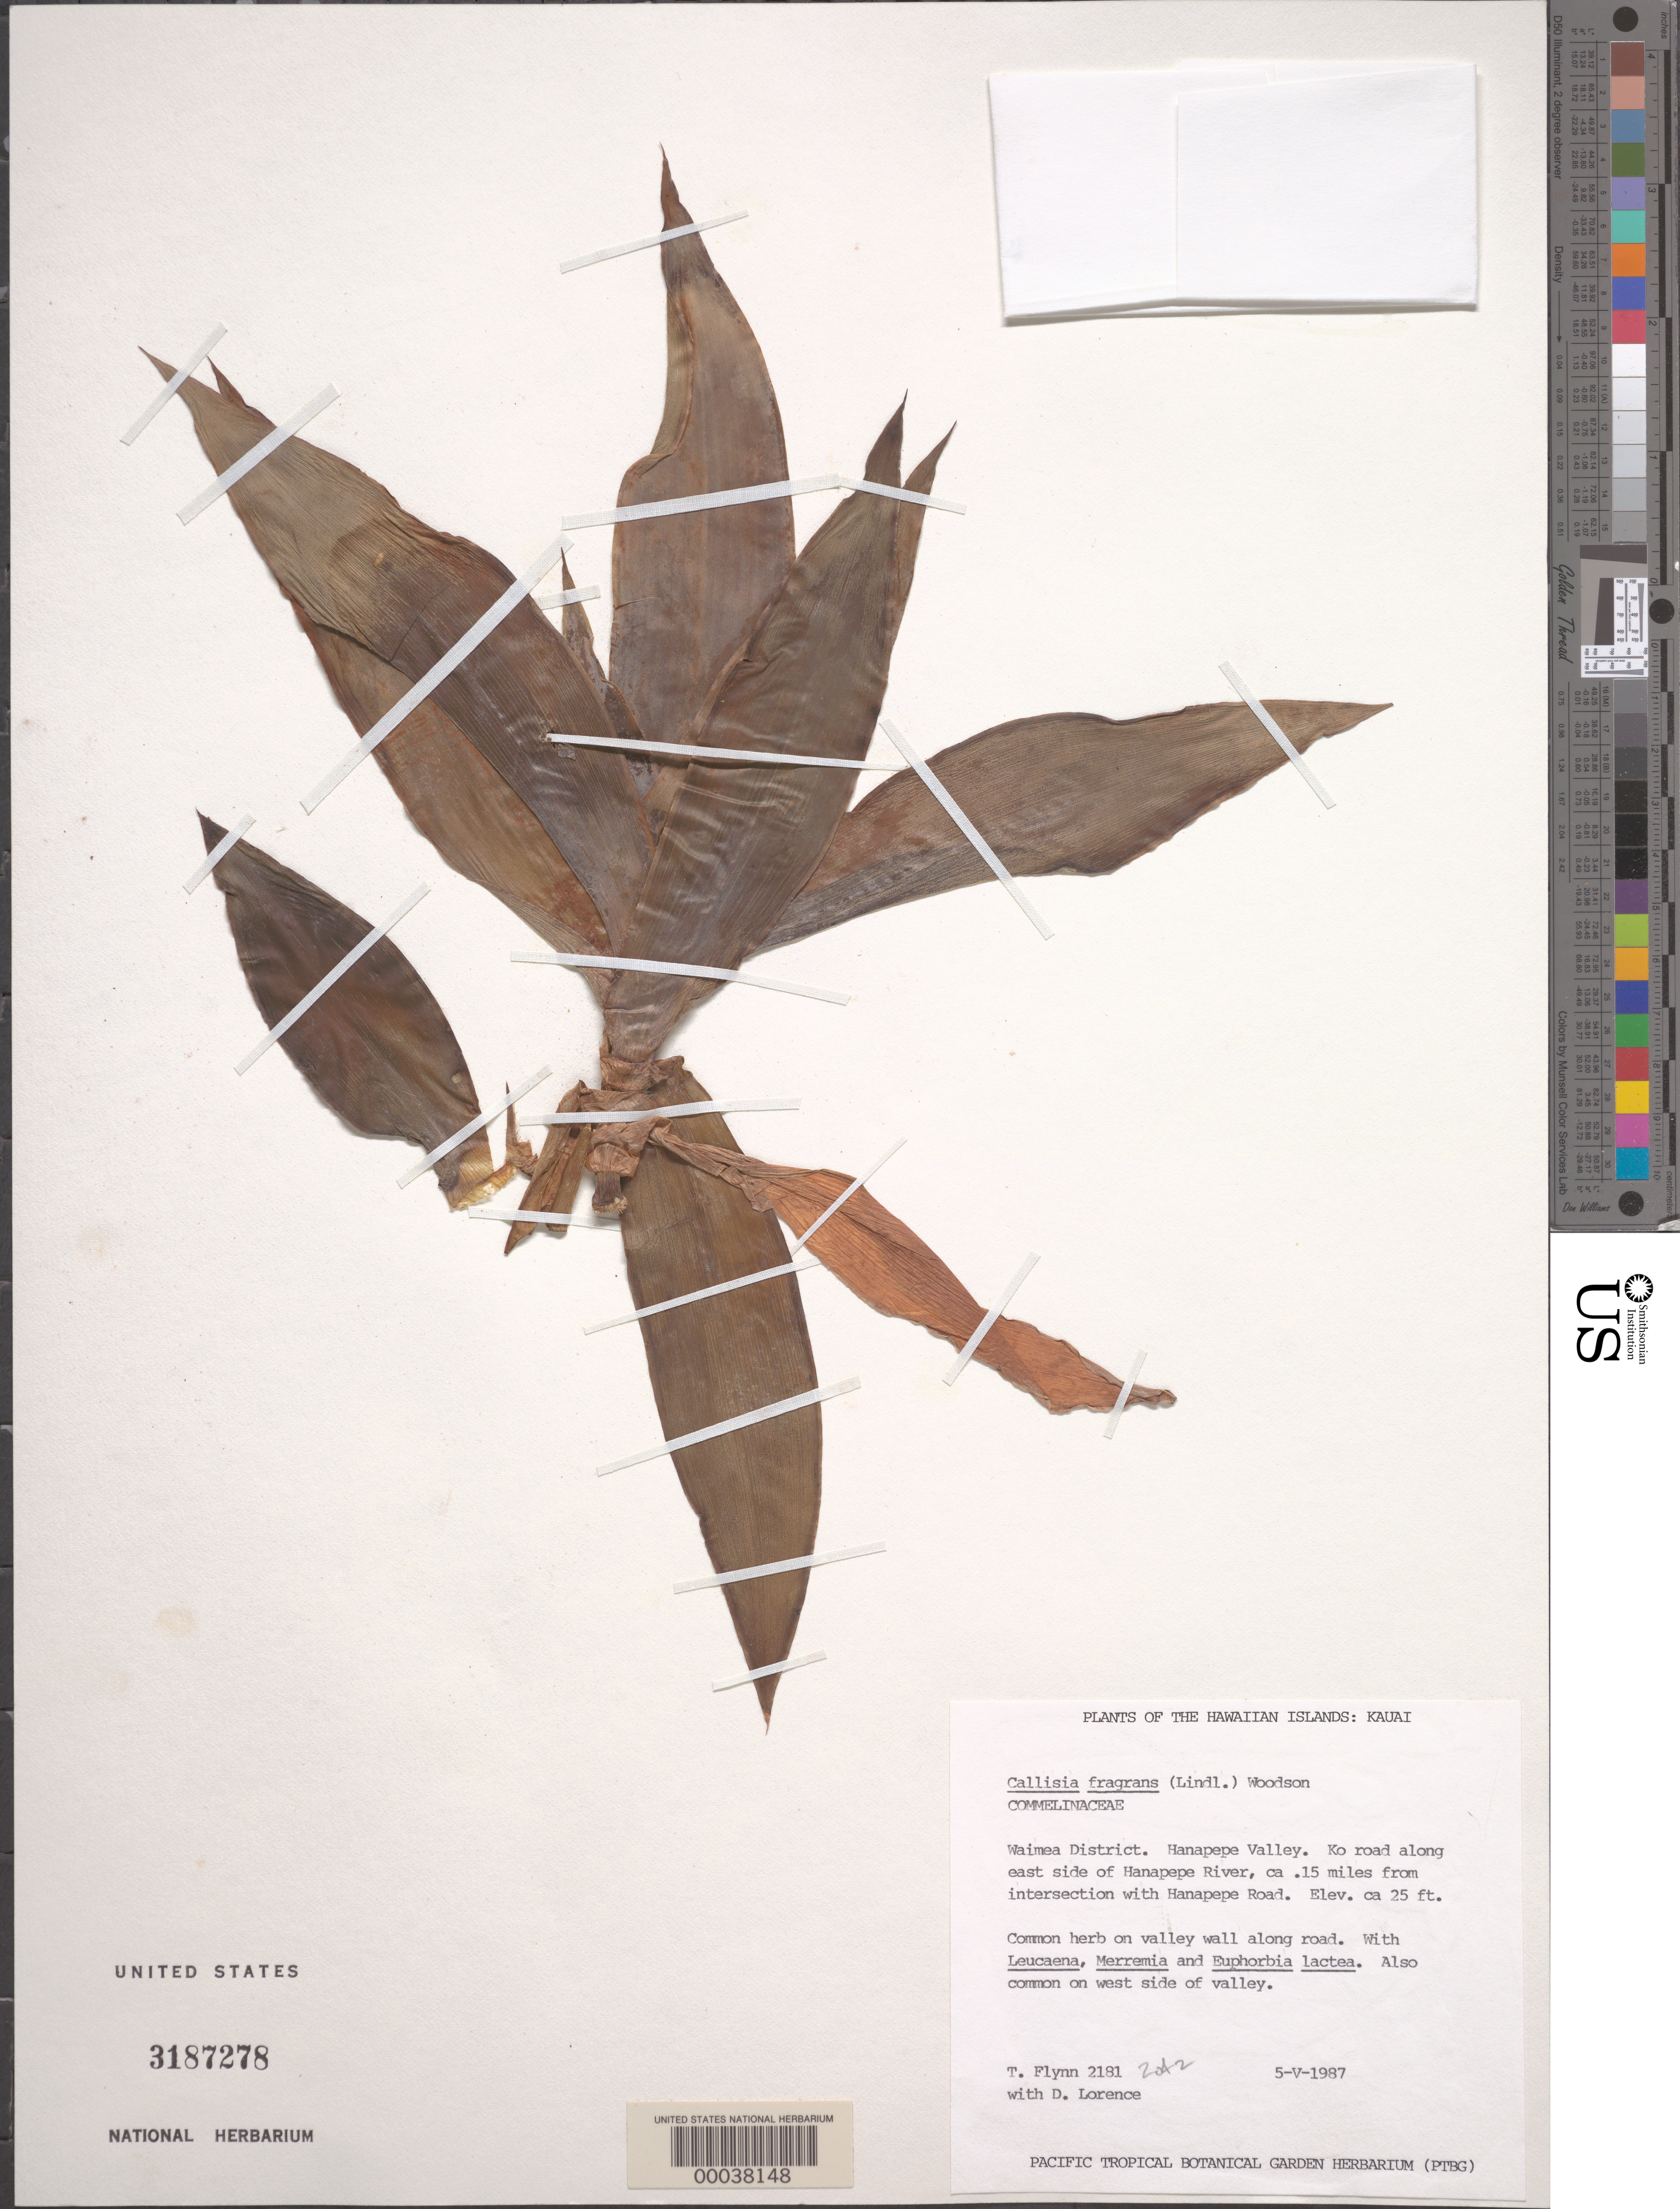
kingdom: Plantae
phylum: Tracheophyta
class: Liliopsida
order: Commelinales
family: Commelinaceae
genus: Callisia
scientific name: Callisia fragrans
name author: (Lindl.) Woodson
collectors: T. W. Flynn & D. Lorence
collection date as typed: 05 May 1987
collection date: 1987-05-05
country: United States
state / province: Hawaii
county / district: Kauai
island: Kaua'i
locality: Waimea dist, Hanapepe Valley, ko road along e side of Hanapepe river, .15 mi intersection with Hanapepe road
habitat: On valley wall along road, common on w side of valley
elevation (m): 8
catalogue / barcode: US 3187278